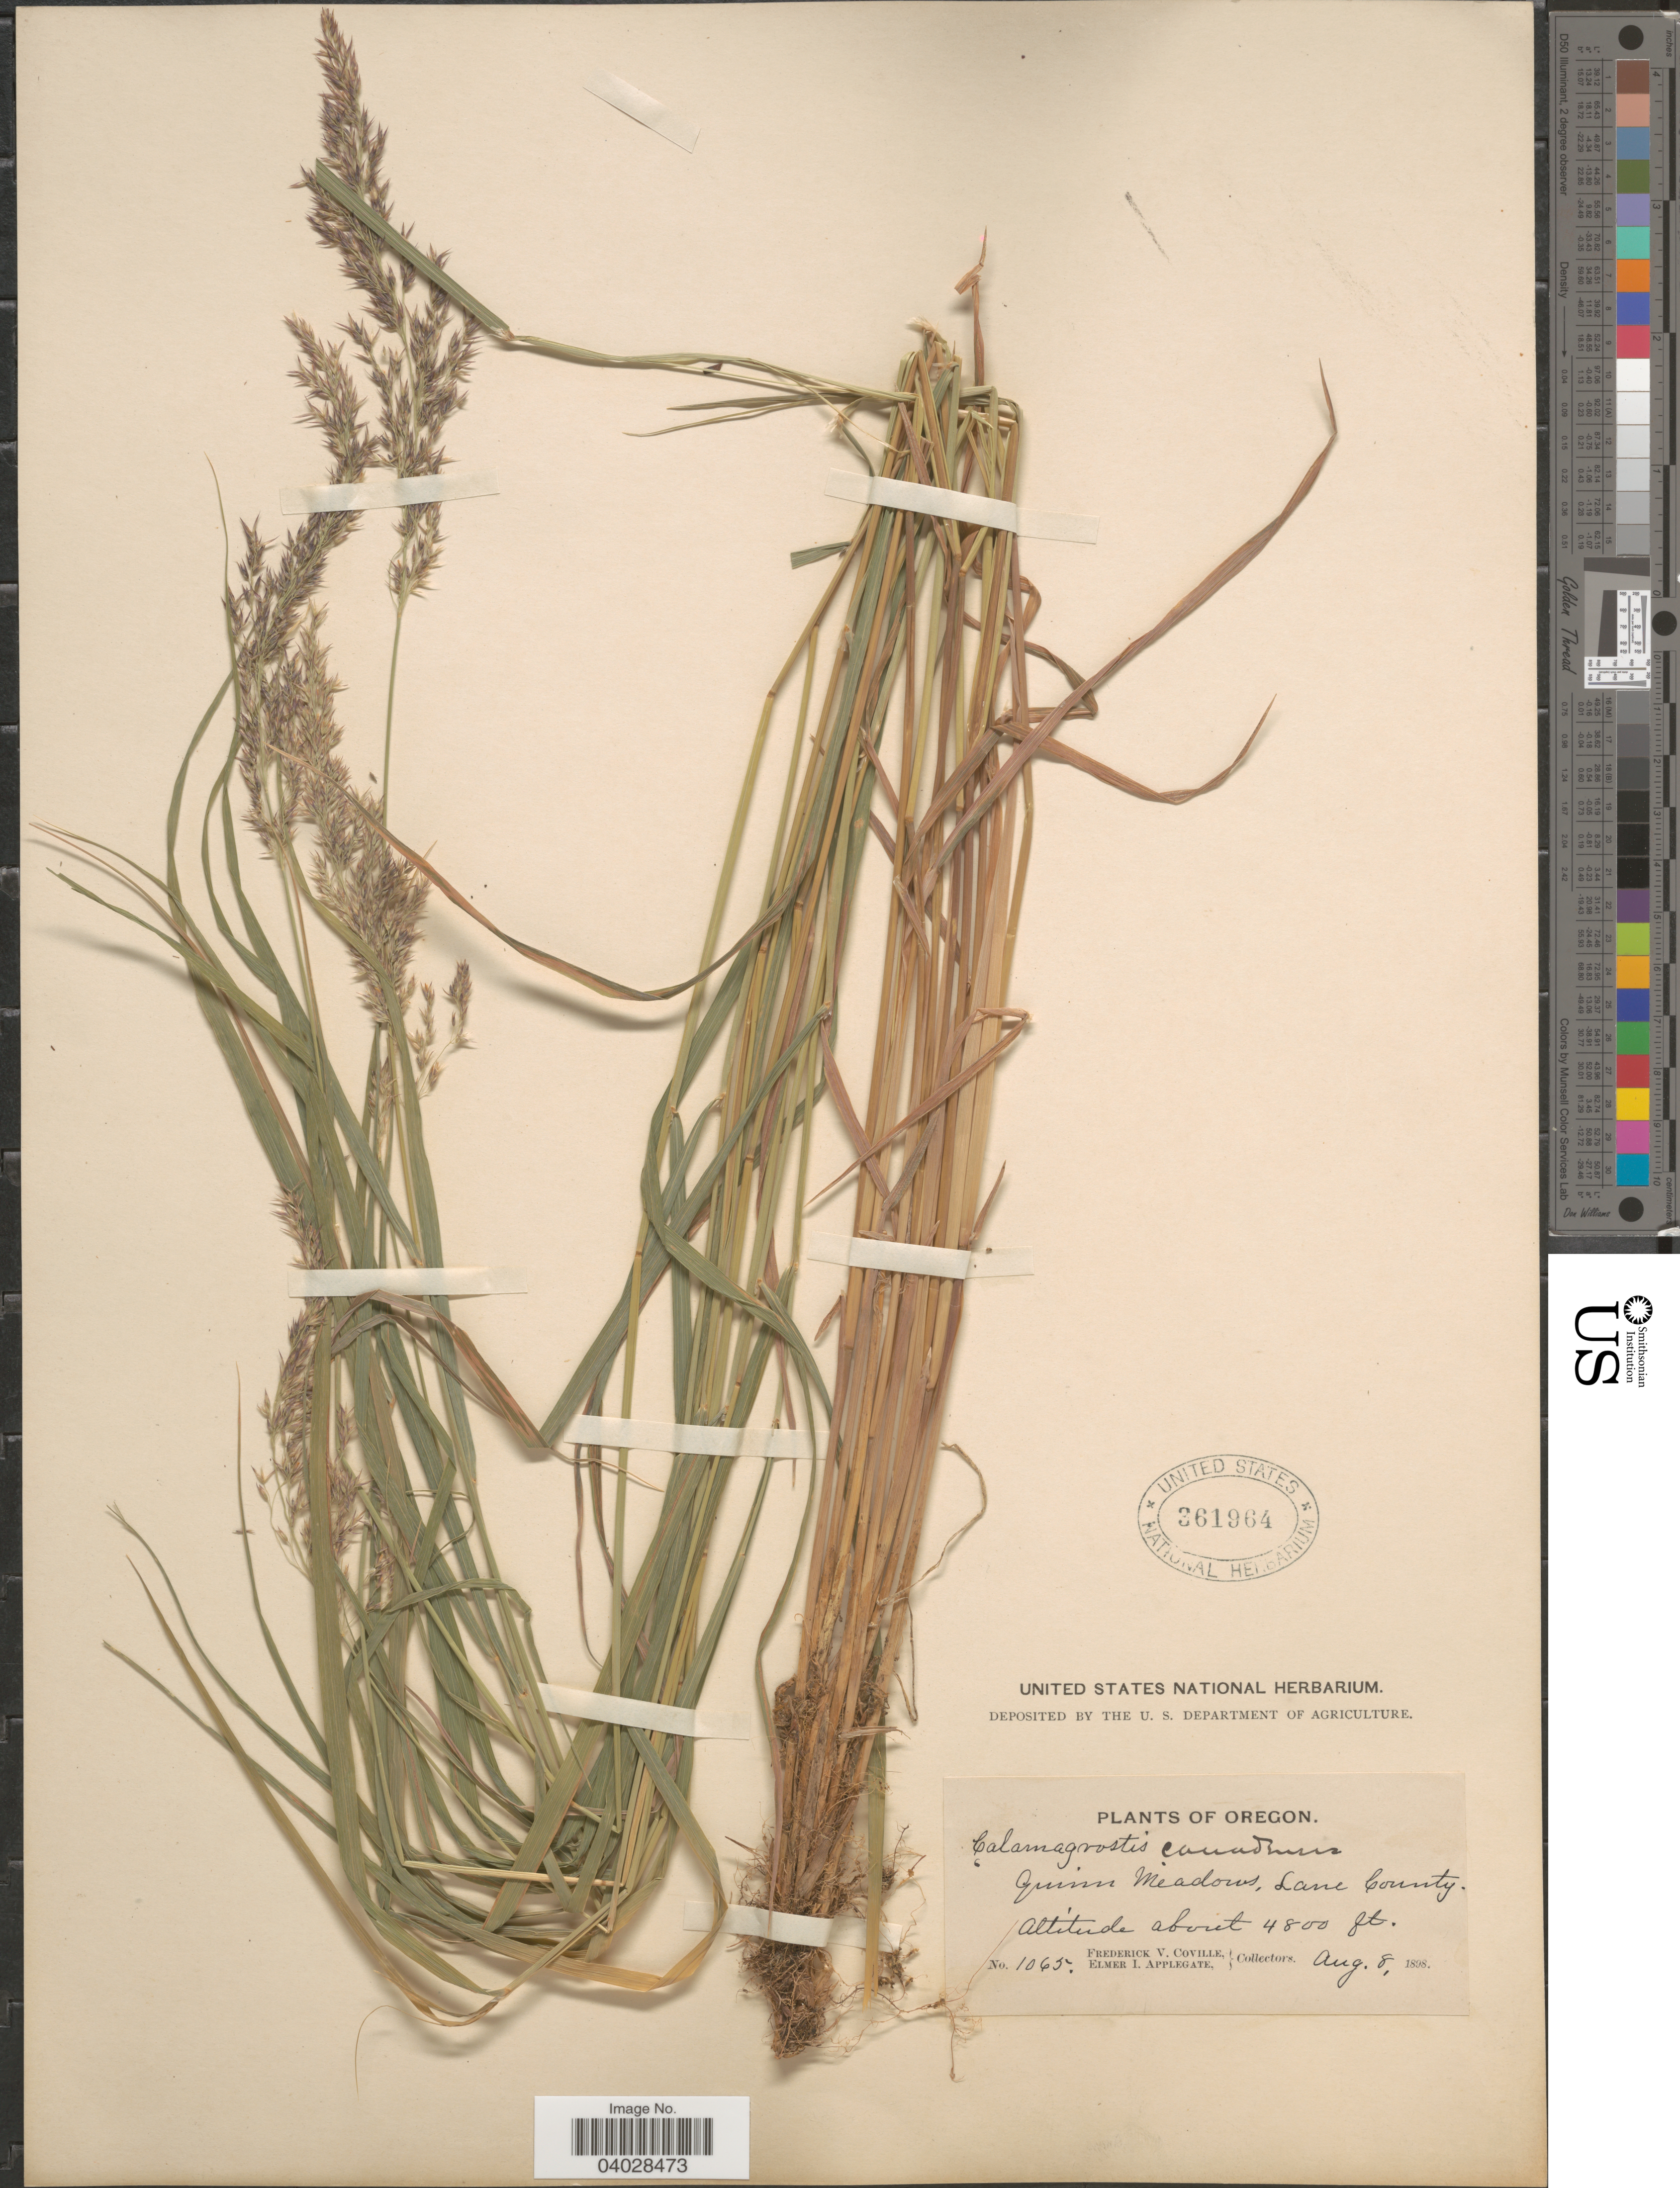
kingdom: Plantae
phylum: Tracheophyta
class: Liliopsida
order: Poales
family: Poaceae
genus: Calamagrostis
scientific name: Calamagrostis canadensis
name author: (Michx.) P. Beauv.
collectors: F. V. Coville & E. I. Applegate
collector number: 1065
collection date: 1898-08-08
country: United States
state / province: Oregon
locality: Quinn Meadows, Lane County.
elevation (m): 1463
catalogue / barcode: US 361964